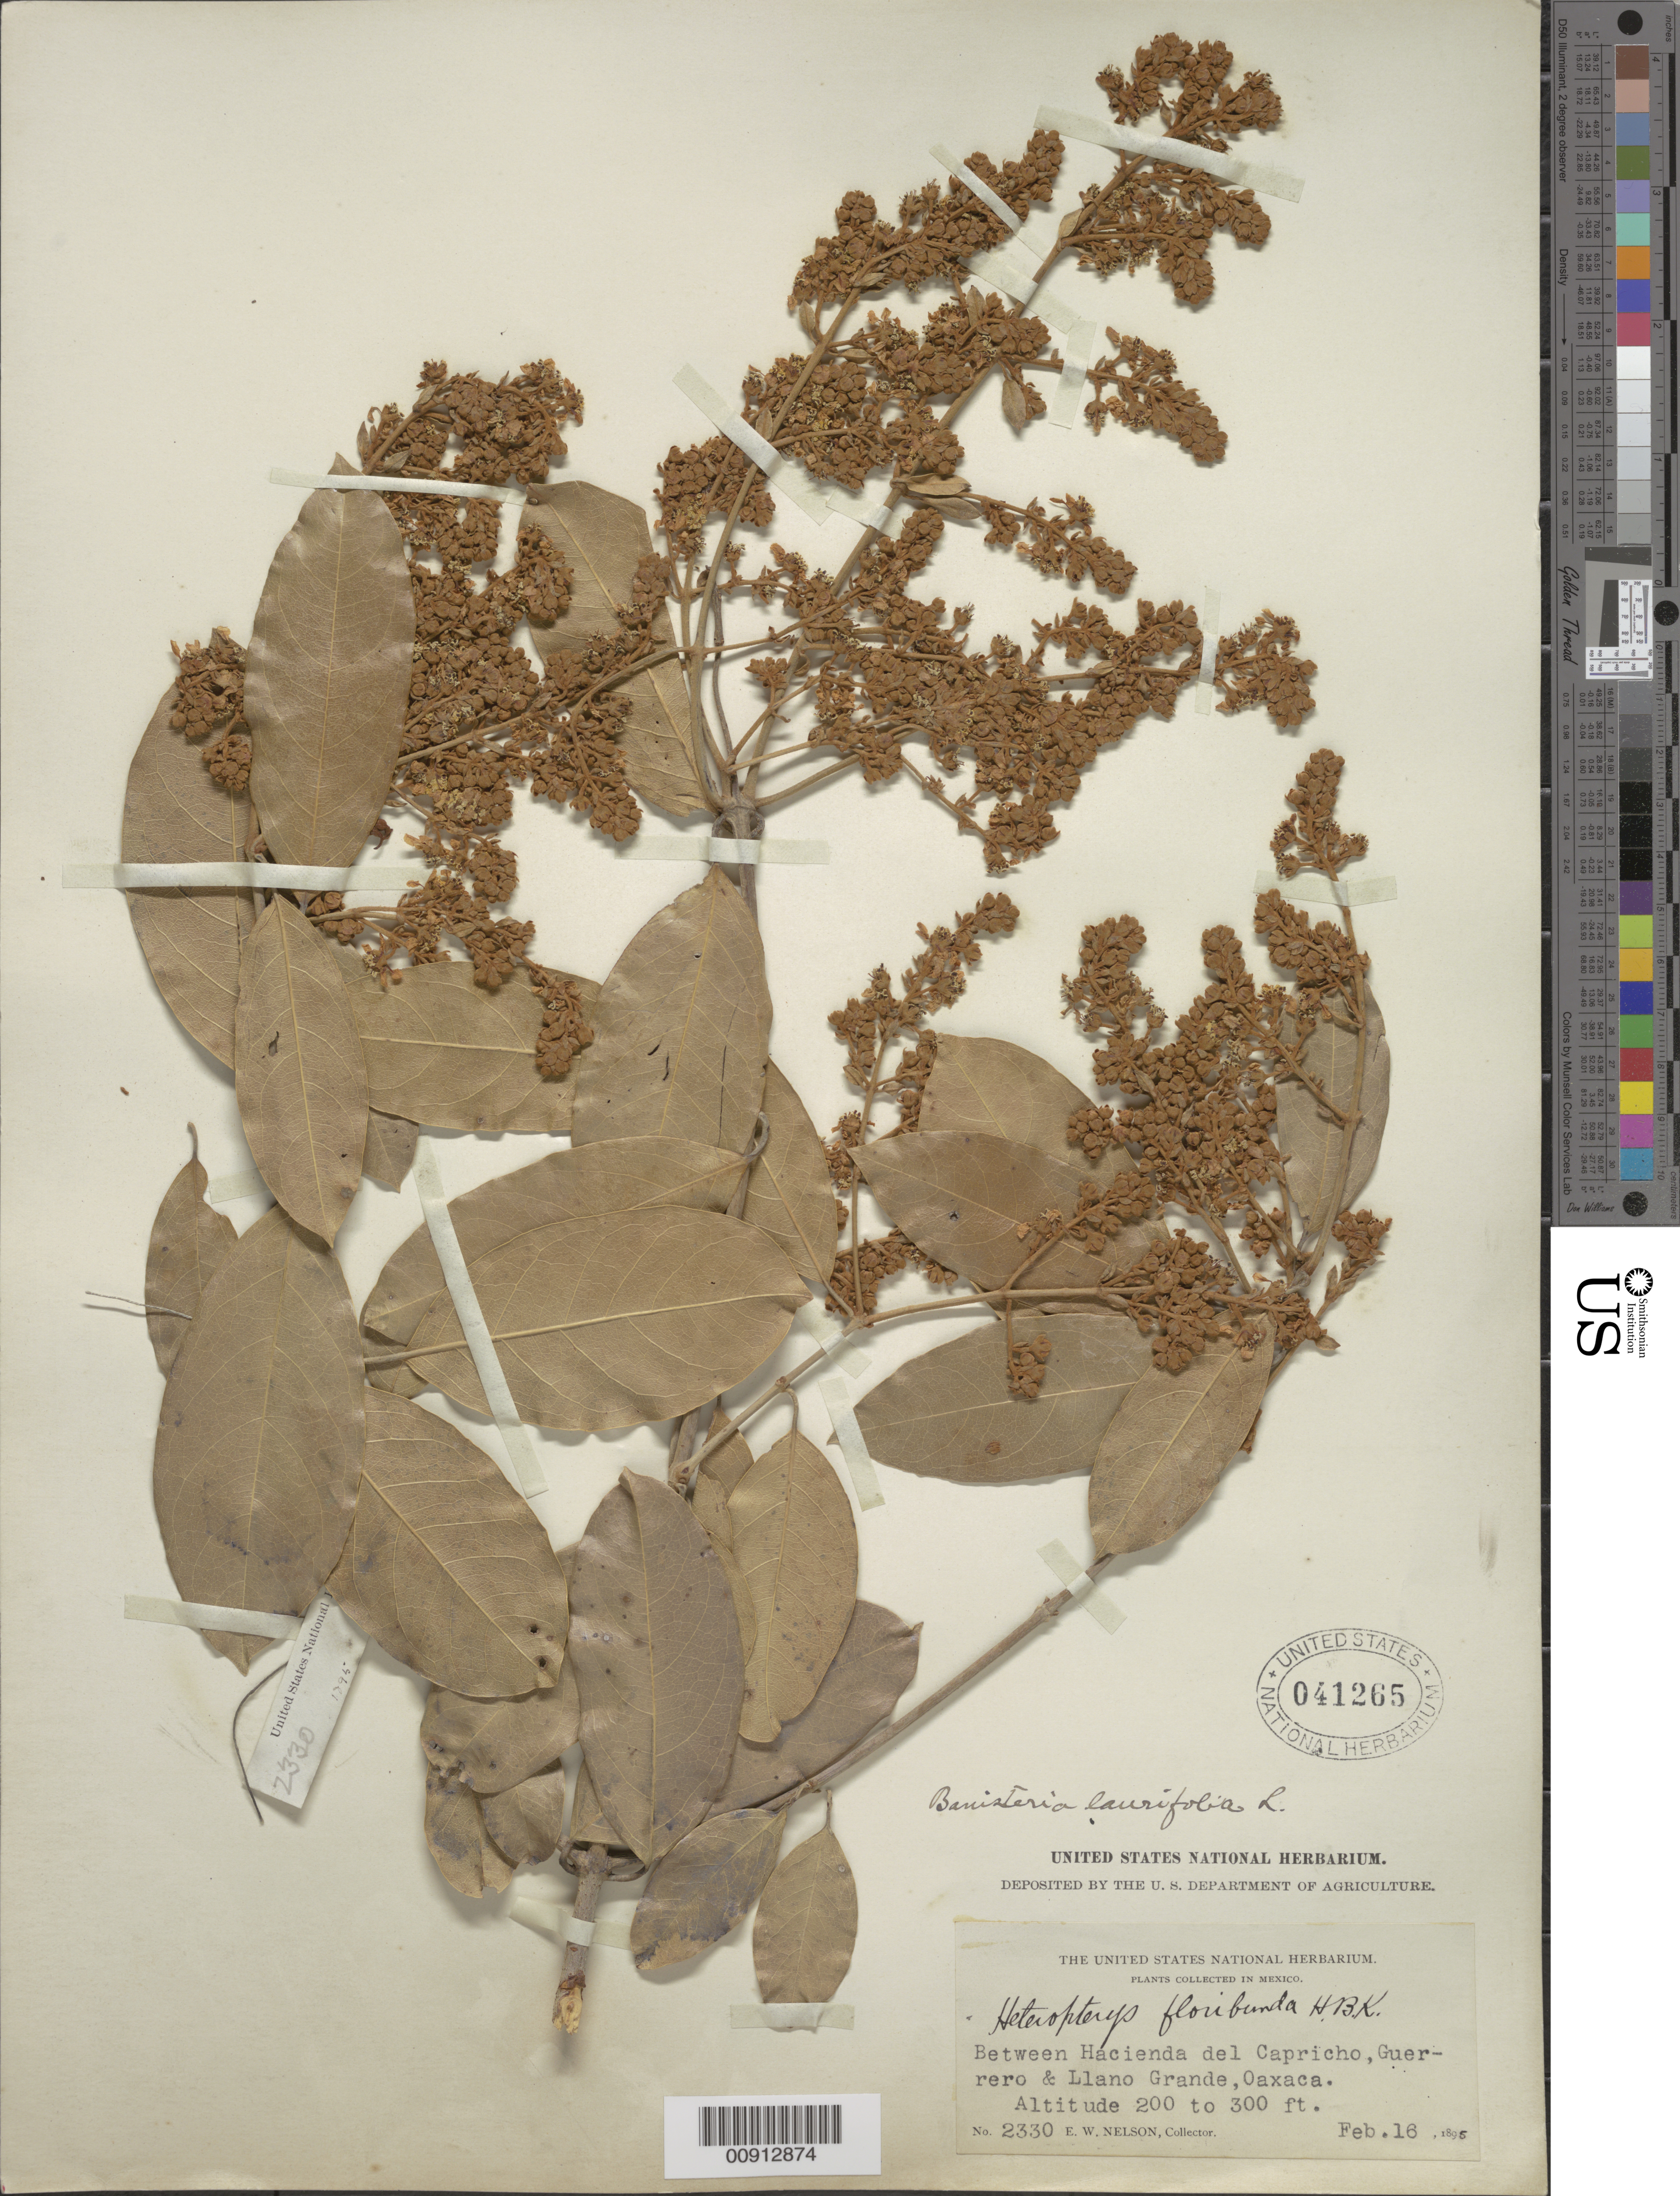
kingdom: Plantae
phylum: Tracheophyta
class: Magnoliopsida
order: Malpighiales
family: Malpighiaceae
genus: Heteropterys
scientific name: Heteropterys laurifolia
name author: (L.) A. Juss.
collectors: E. W. Nelson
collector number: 2330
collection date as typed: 16 Feb 1895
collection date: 1895-02-16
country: Mexico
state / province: Guerrero / Oaxaca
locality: Between Hacienda del Capricho, Guerrero & Llano Grande, Oaxaca.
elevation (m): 61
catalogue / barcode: US 41265